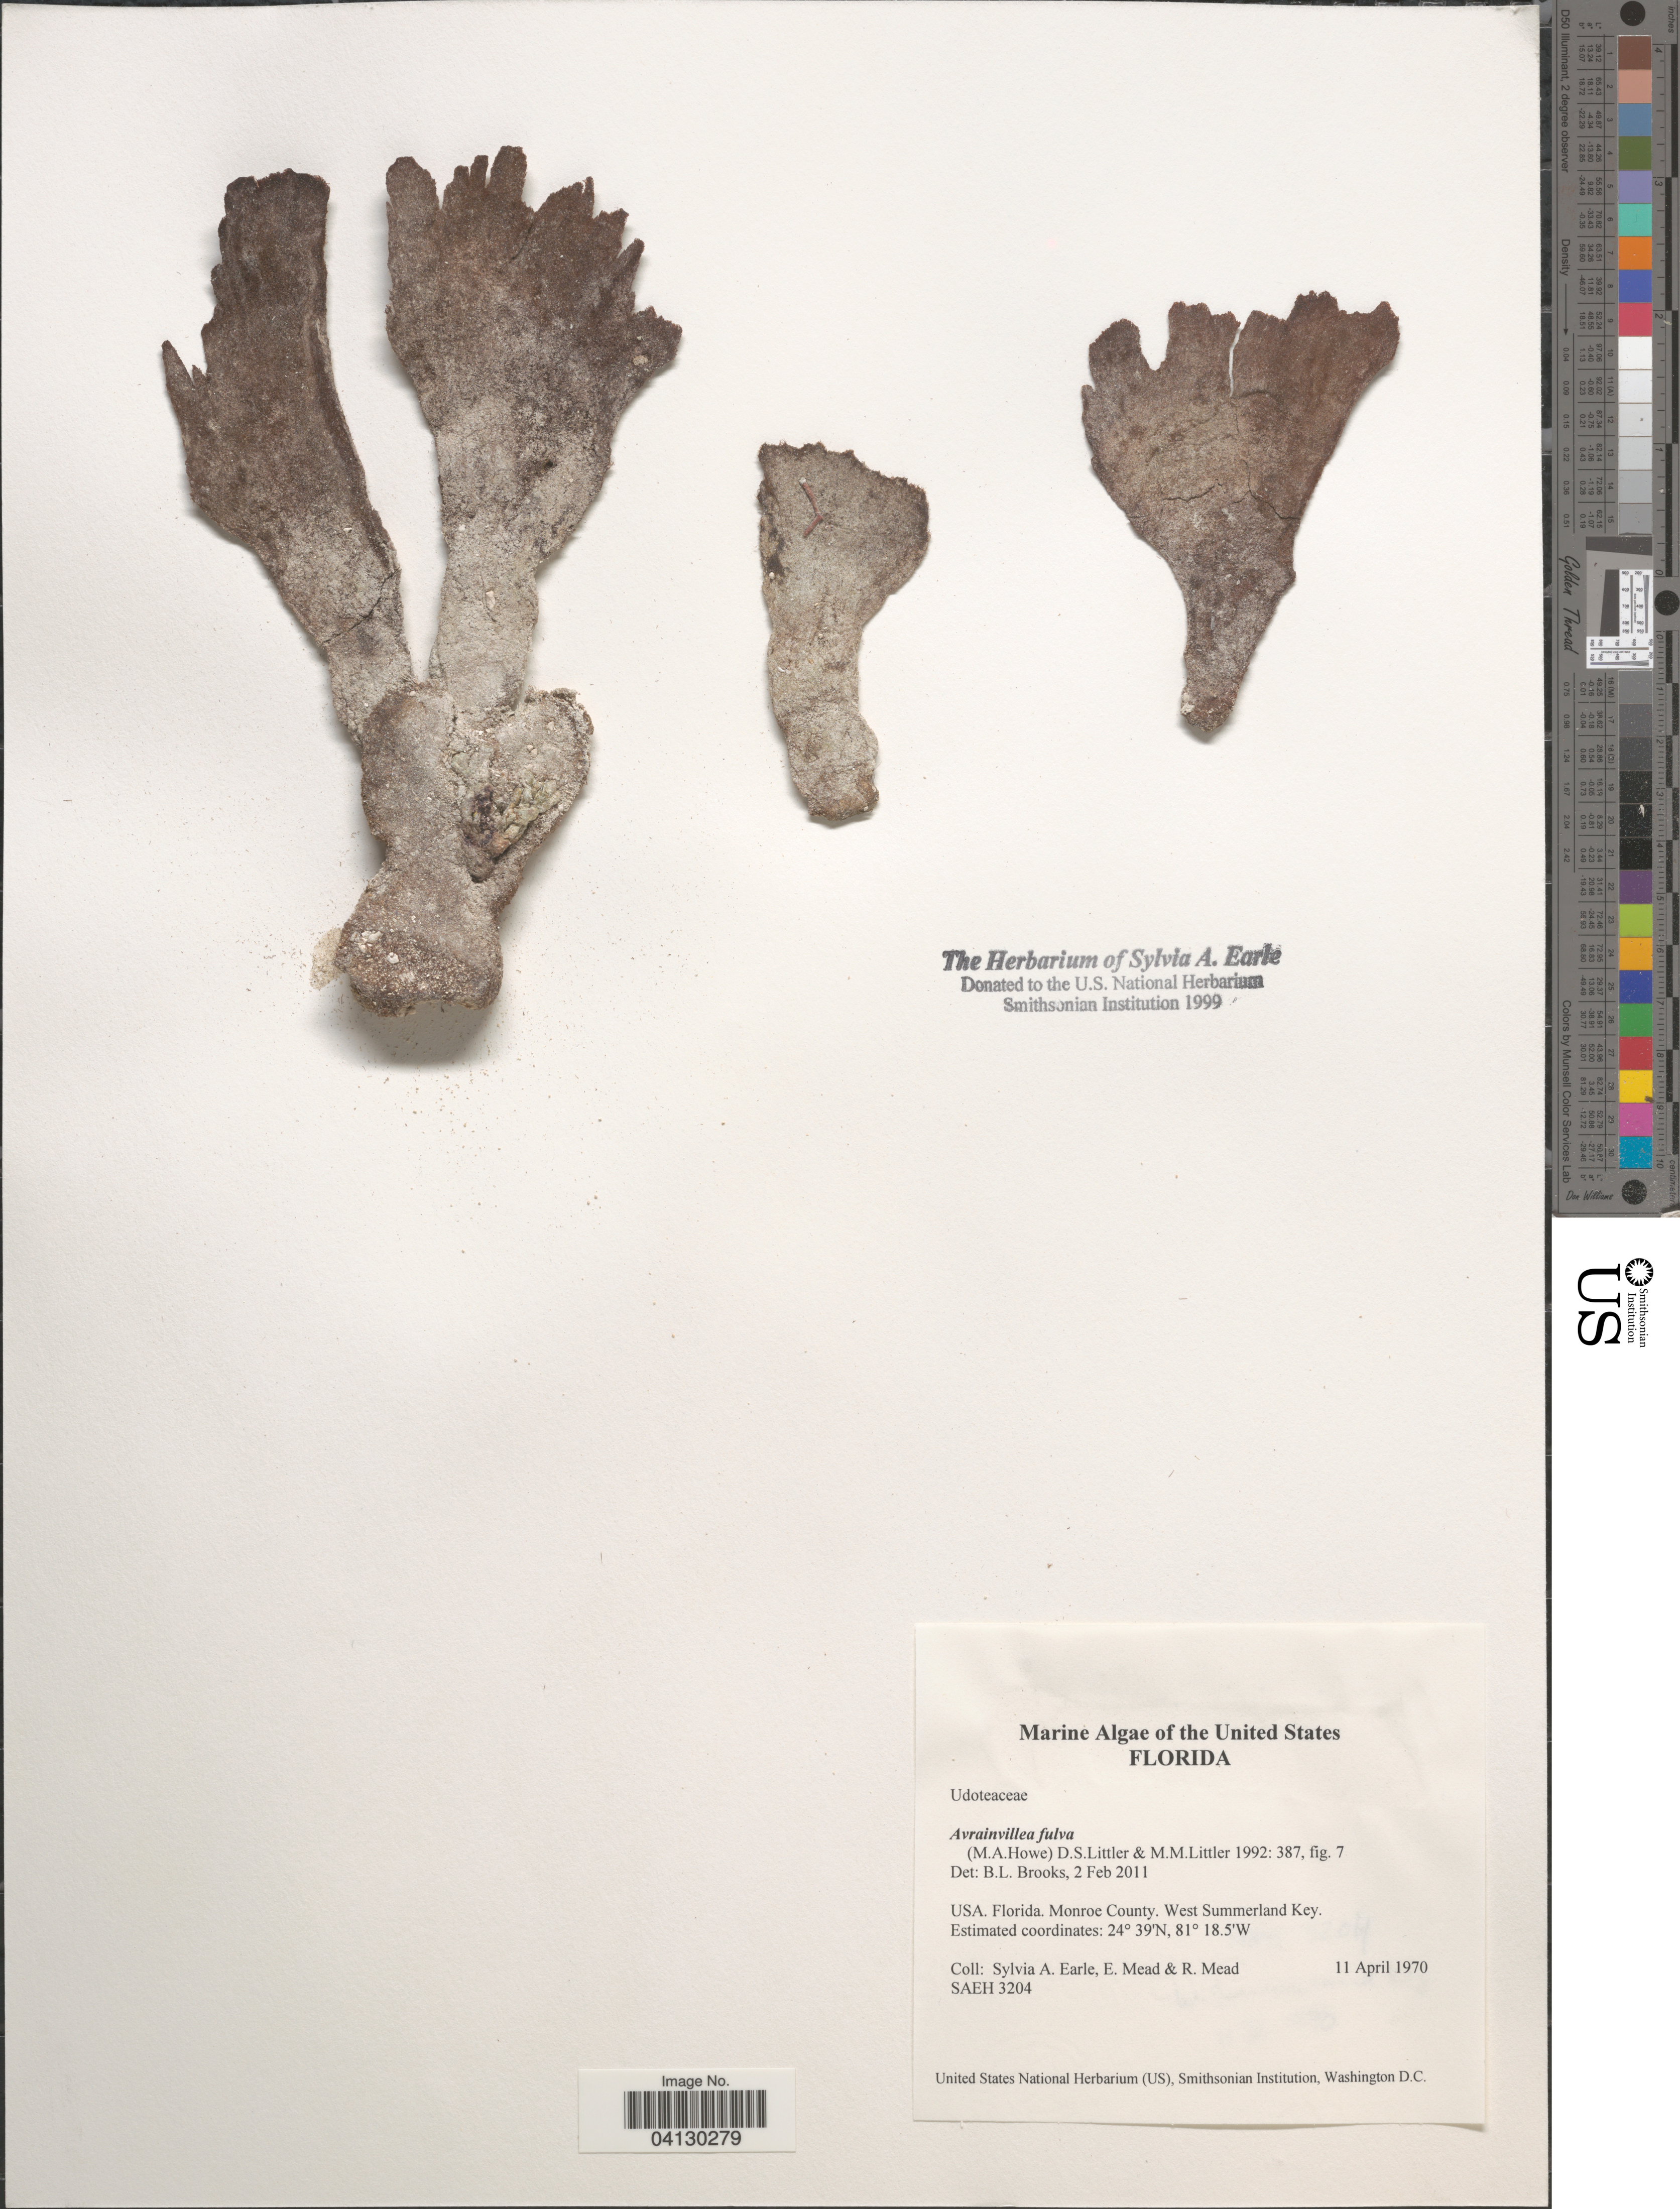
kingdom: Plantae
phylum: Chlorophyta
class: Ulvophyceae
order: Bryopsidales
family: Udoteaceae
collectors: S. A. Earle, E. Mead & R. Mead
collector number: SAEH3204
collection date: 1970-04-11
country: United States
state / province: Florida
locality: Monroe County. West Summerland Key.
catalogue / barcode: US 328916